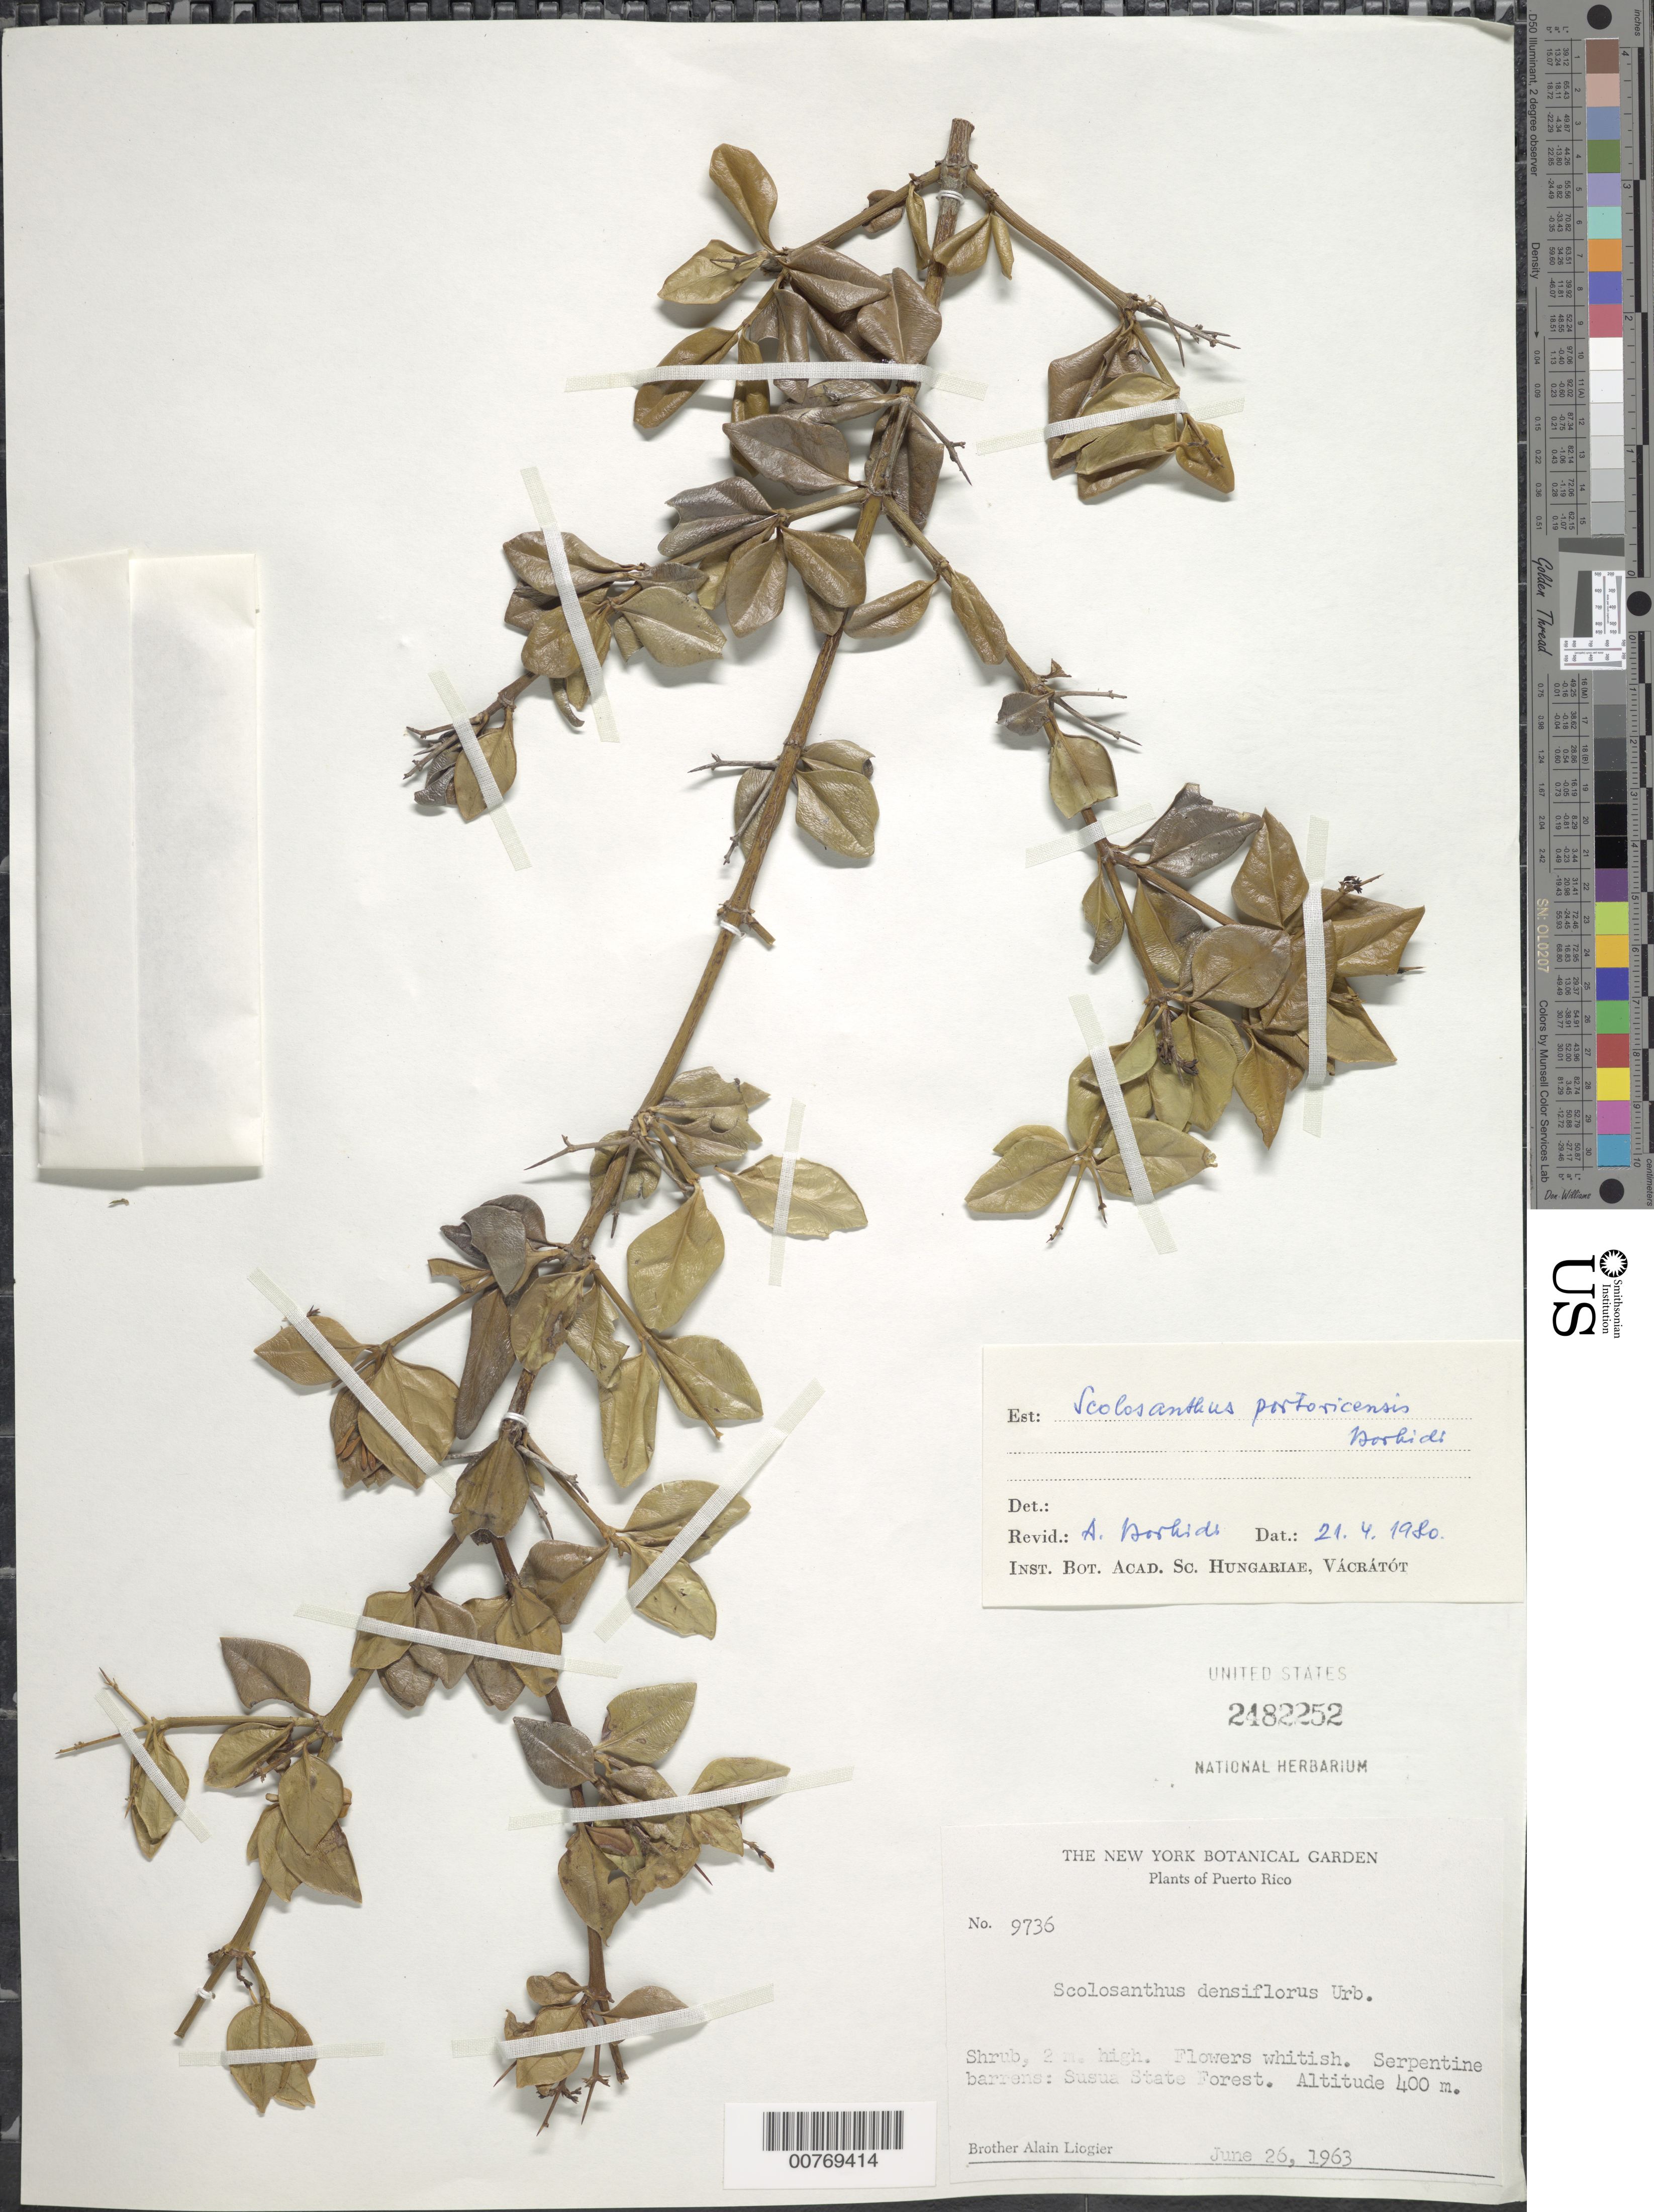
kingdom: Plantae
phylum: Tracheophyta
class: Liliopsida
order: Poales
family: Cyperaceae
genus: Scleria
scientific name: Scleria brittonii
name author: Core ex Small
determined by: Borhidi, Attila L.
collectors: A. H. Liogier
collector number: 9736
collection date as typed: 26 Jun 1963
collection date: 1963-06-26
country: Puerto Rico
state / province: Sabana Grande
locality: Serpentine barrens: Susua State forest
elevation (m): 400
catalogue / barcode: US 2482252